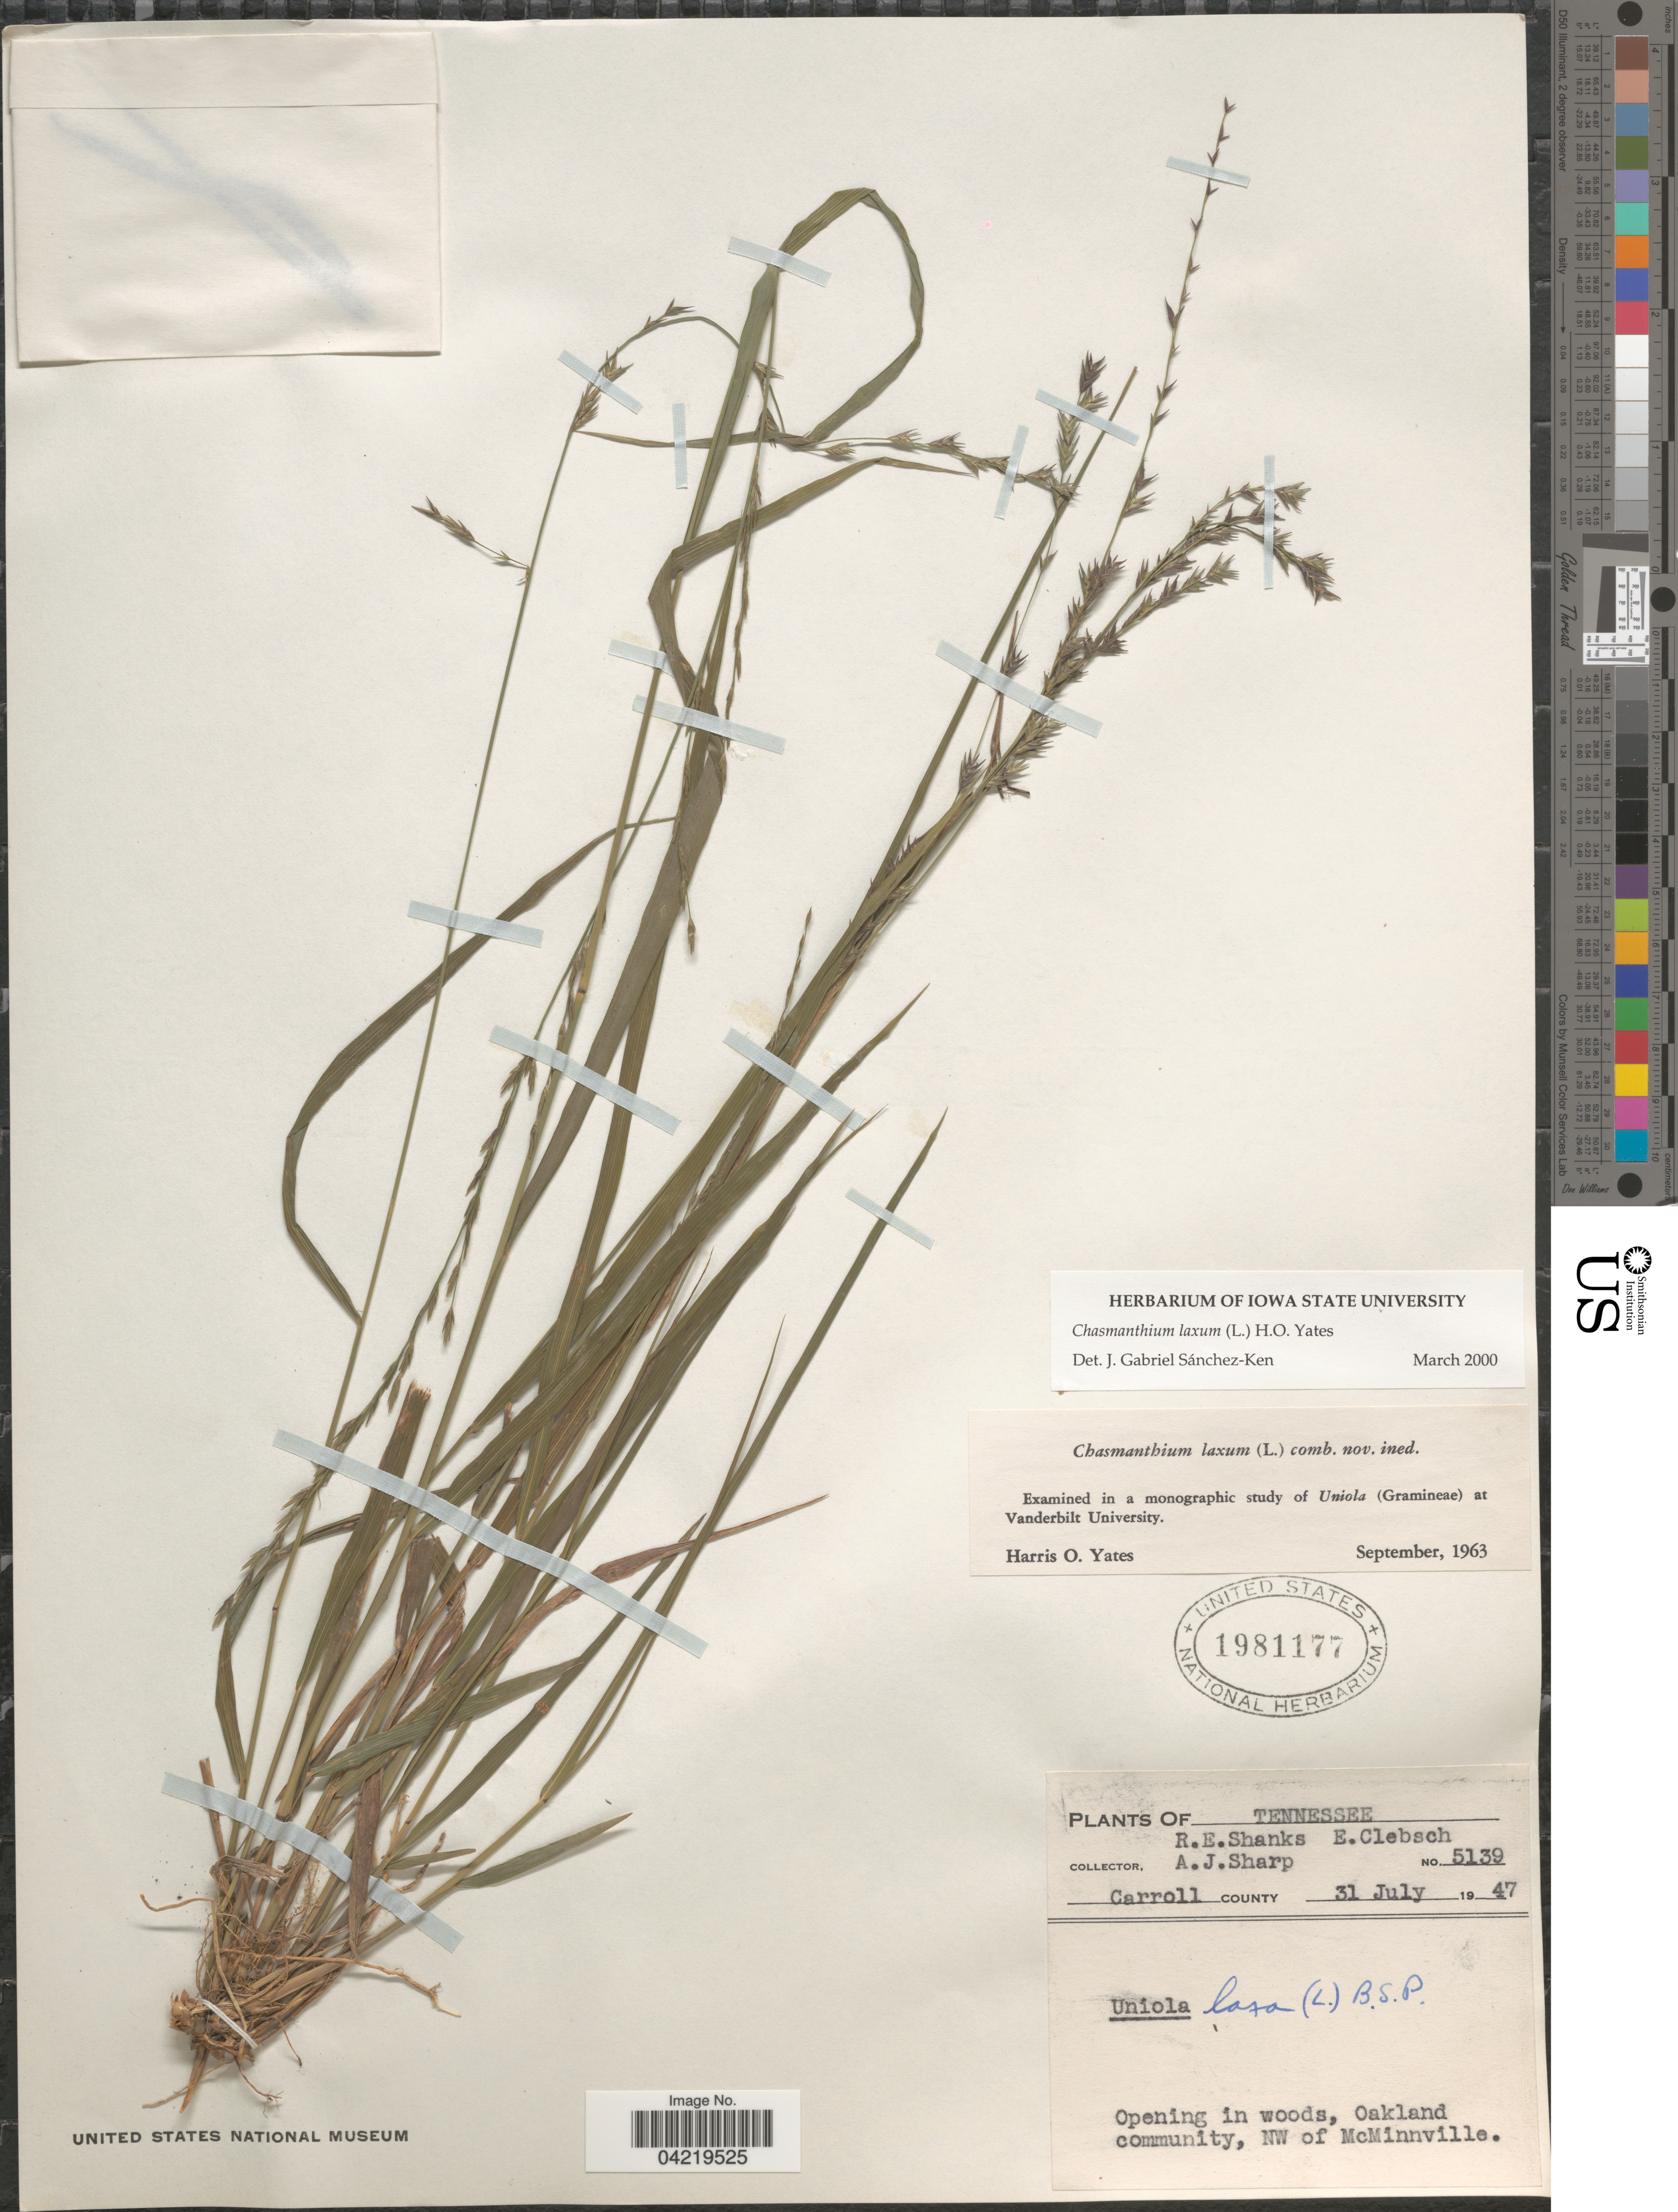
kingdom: Plantae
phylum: Tracheophyta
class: Liliopsida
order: Poales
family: Poaceae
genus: Chasmanthium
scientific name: Chasmanthium laxum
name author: (L.) H.O. Yates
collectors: R. Shanks, E. Clebsch & A. J. Sharp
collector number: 5139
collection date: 1947-07-31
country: United States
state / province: Tennessee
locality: Carroll County. Opening in woods, Oakland community, NW of McMinnville.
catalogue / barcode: US 1981177